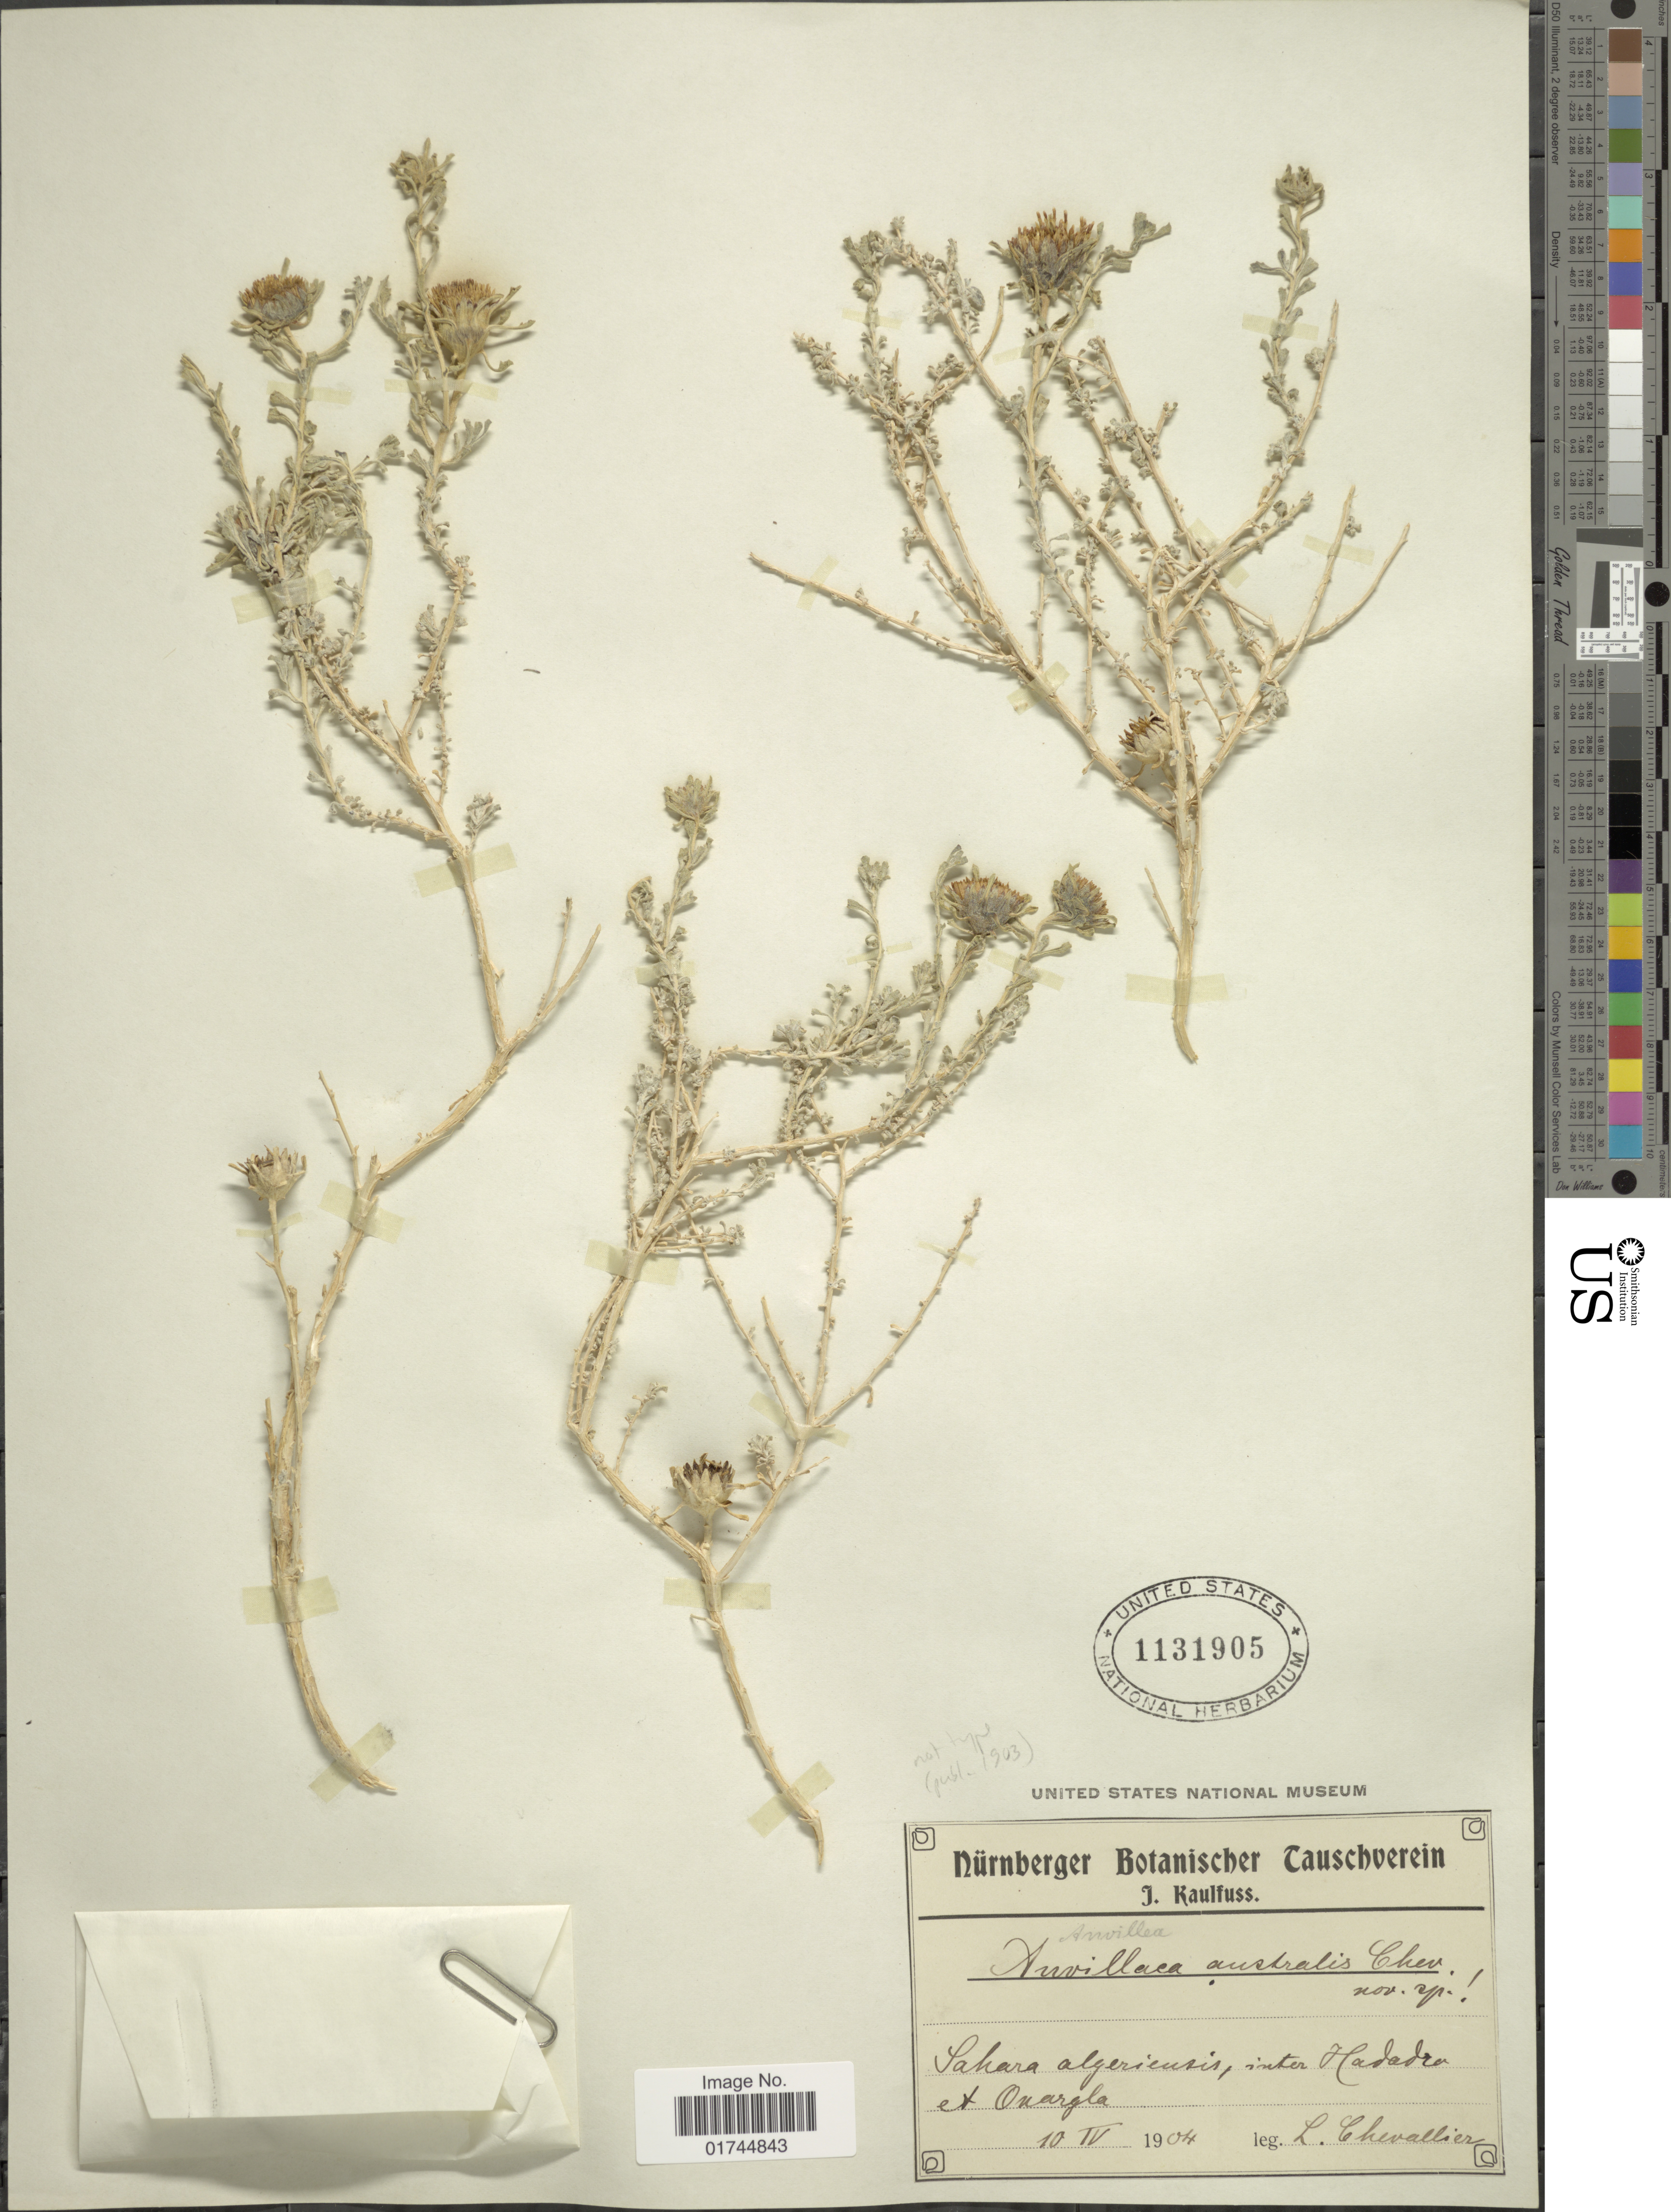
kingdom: Plantae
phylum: Tracheophyta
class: Magnoliopsida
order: Asterales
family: Asteraceae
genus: Anvillea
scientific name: Anvillea australis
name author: L. Chevall.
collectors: L. Chevallier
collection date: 1904-04-10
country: Algeria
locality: Sahara Algeriensis, inter Hababza et Ouargla.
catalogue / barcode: US 1131905